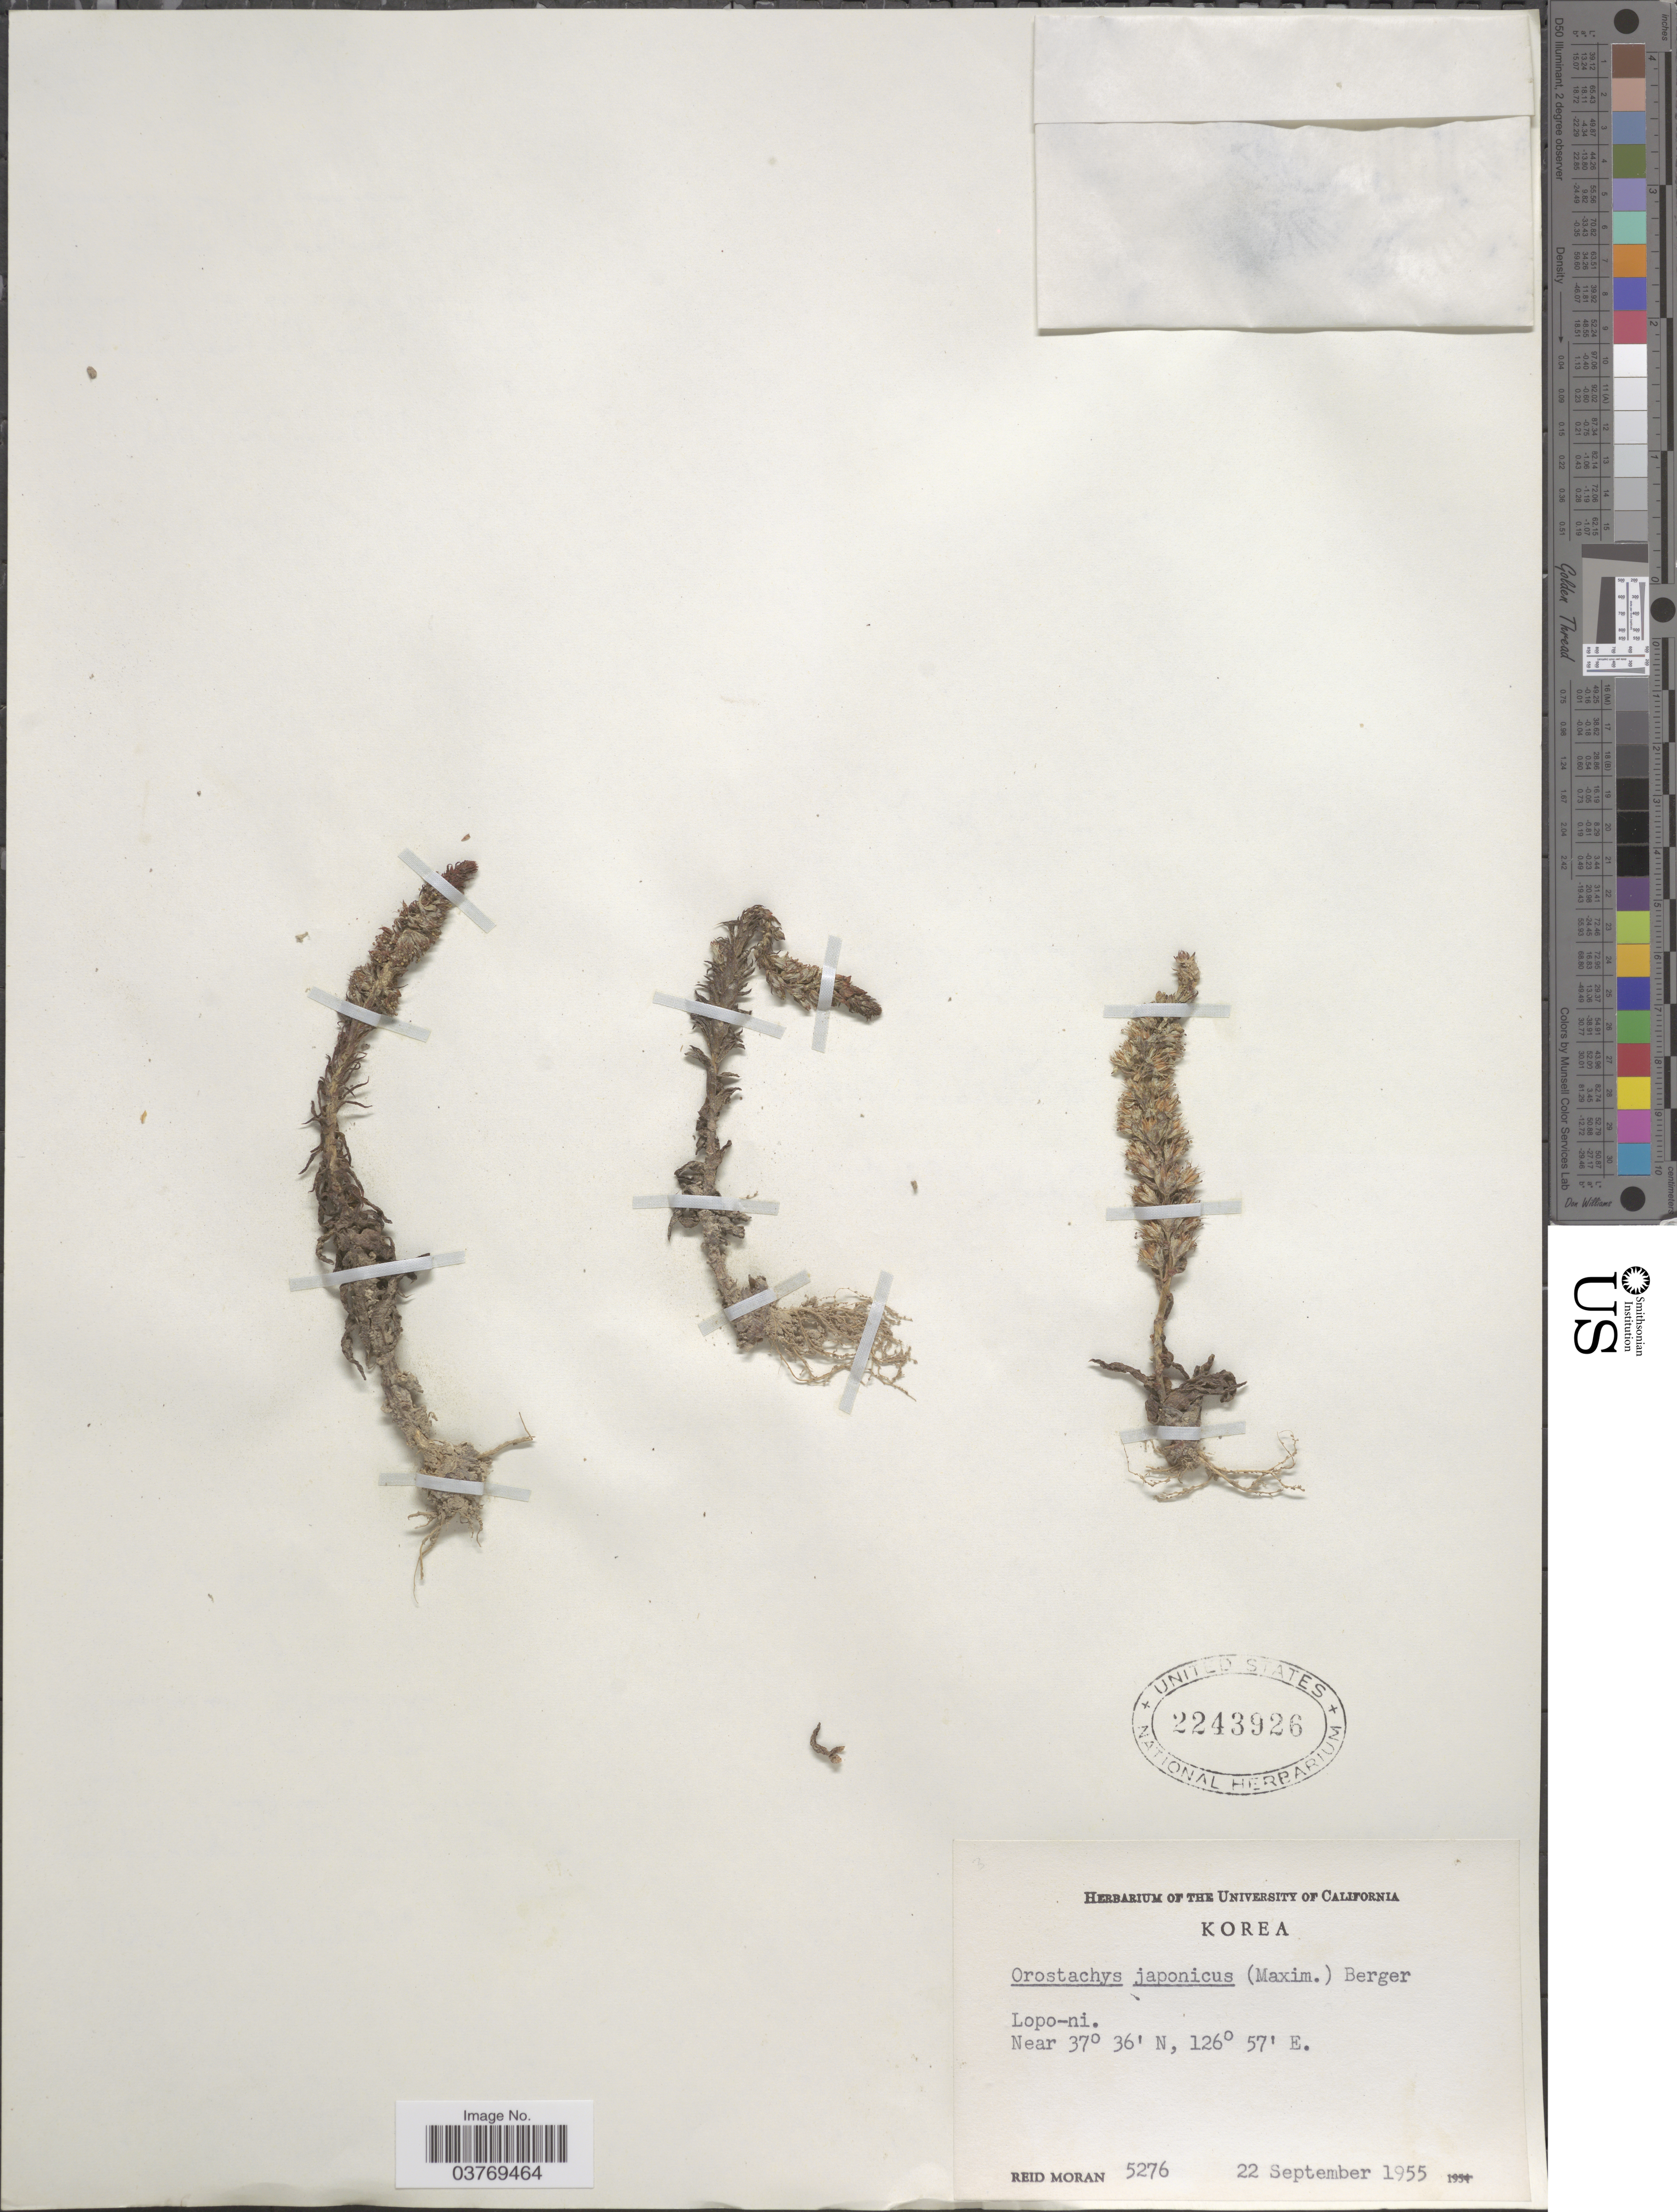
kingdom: Plantae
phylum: Tracheophyta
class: Magnoliopsida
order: Saxifragales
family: Crassulaceae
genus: Orostachys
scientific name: Orostachys japonica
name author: (Maxim.) A. Berger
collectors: R. V. Moran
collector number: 5276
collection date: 1955-09-22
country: North Korea / South Korea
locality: Lopo-ni.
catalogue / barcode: US 2243926